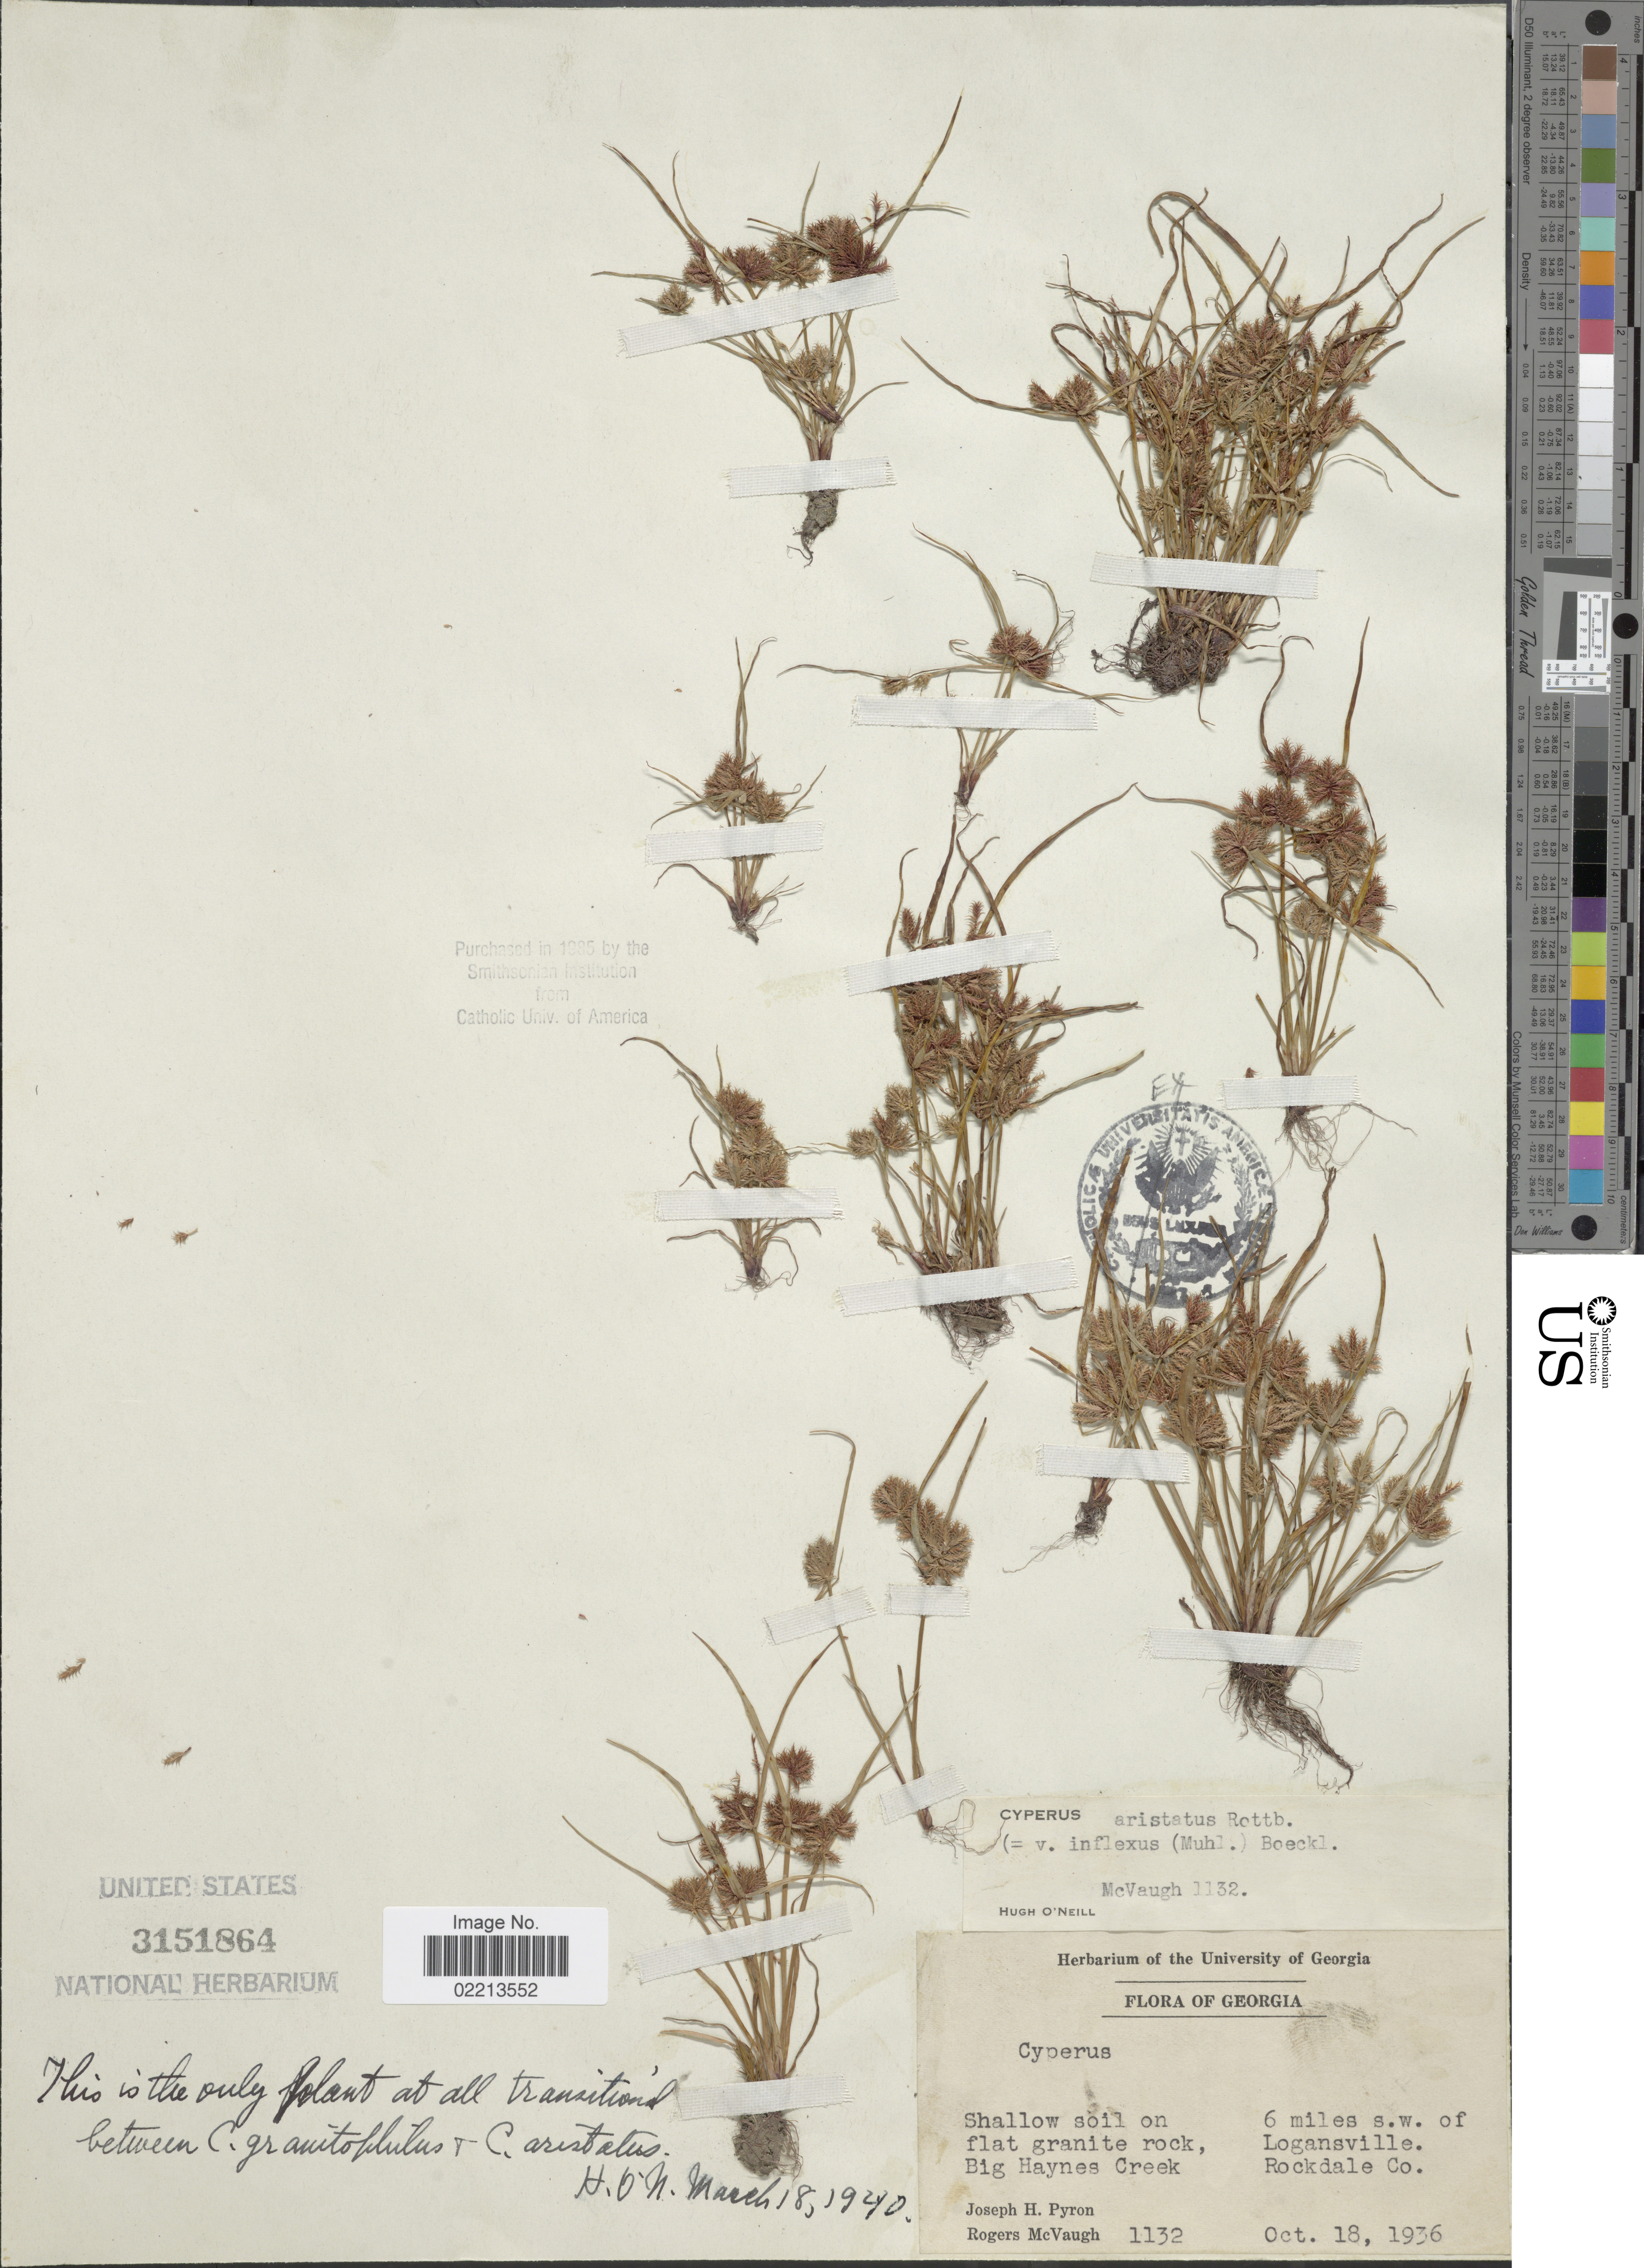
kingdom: Plantae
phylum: Tracheophyta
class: Liliopsida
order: Poales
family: Cyperaceae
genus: Cyperus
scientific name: Cyperus squarrosus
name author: L.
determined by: Strong, Mark T., (BOT), Smithsonian Institution - National Museum of Natural History (UNITED STATES)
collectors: J. H. Pyron & R. McVaugh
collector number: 1132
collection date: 1936-10-18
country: United States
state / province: Georgia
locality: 6 miles s.w. of Logansville, Rockdale Co, Big Haynes Creek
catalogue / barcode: US 3151864